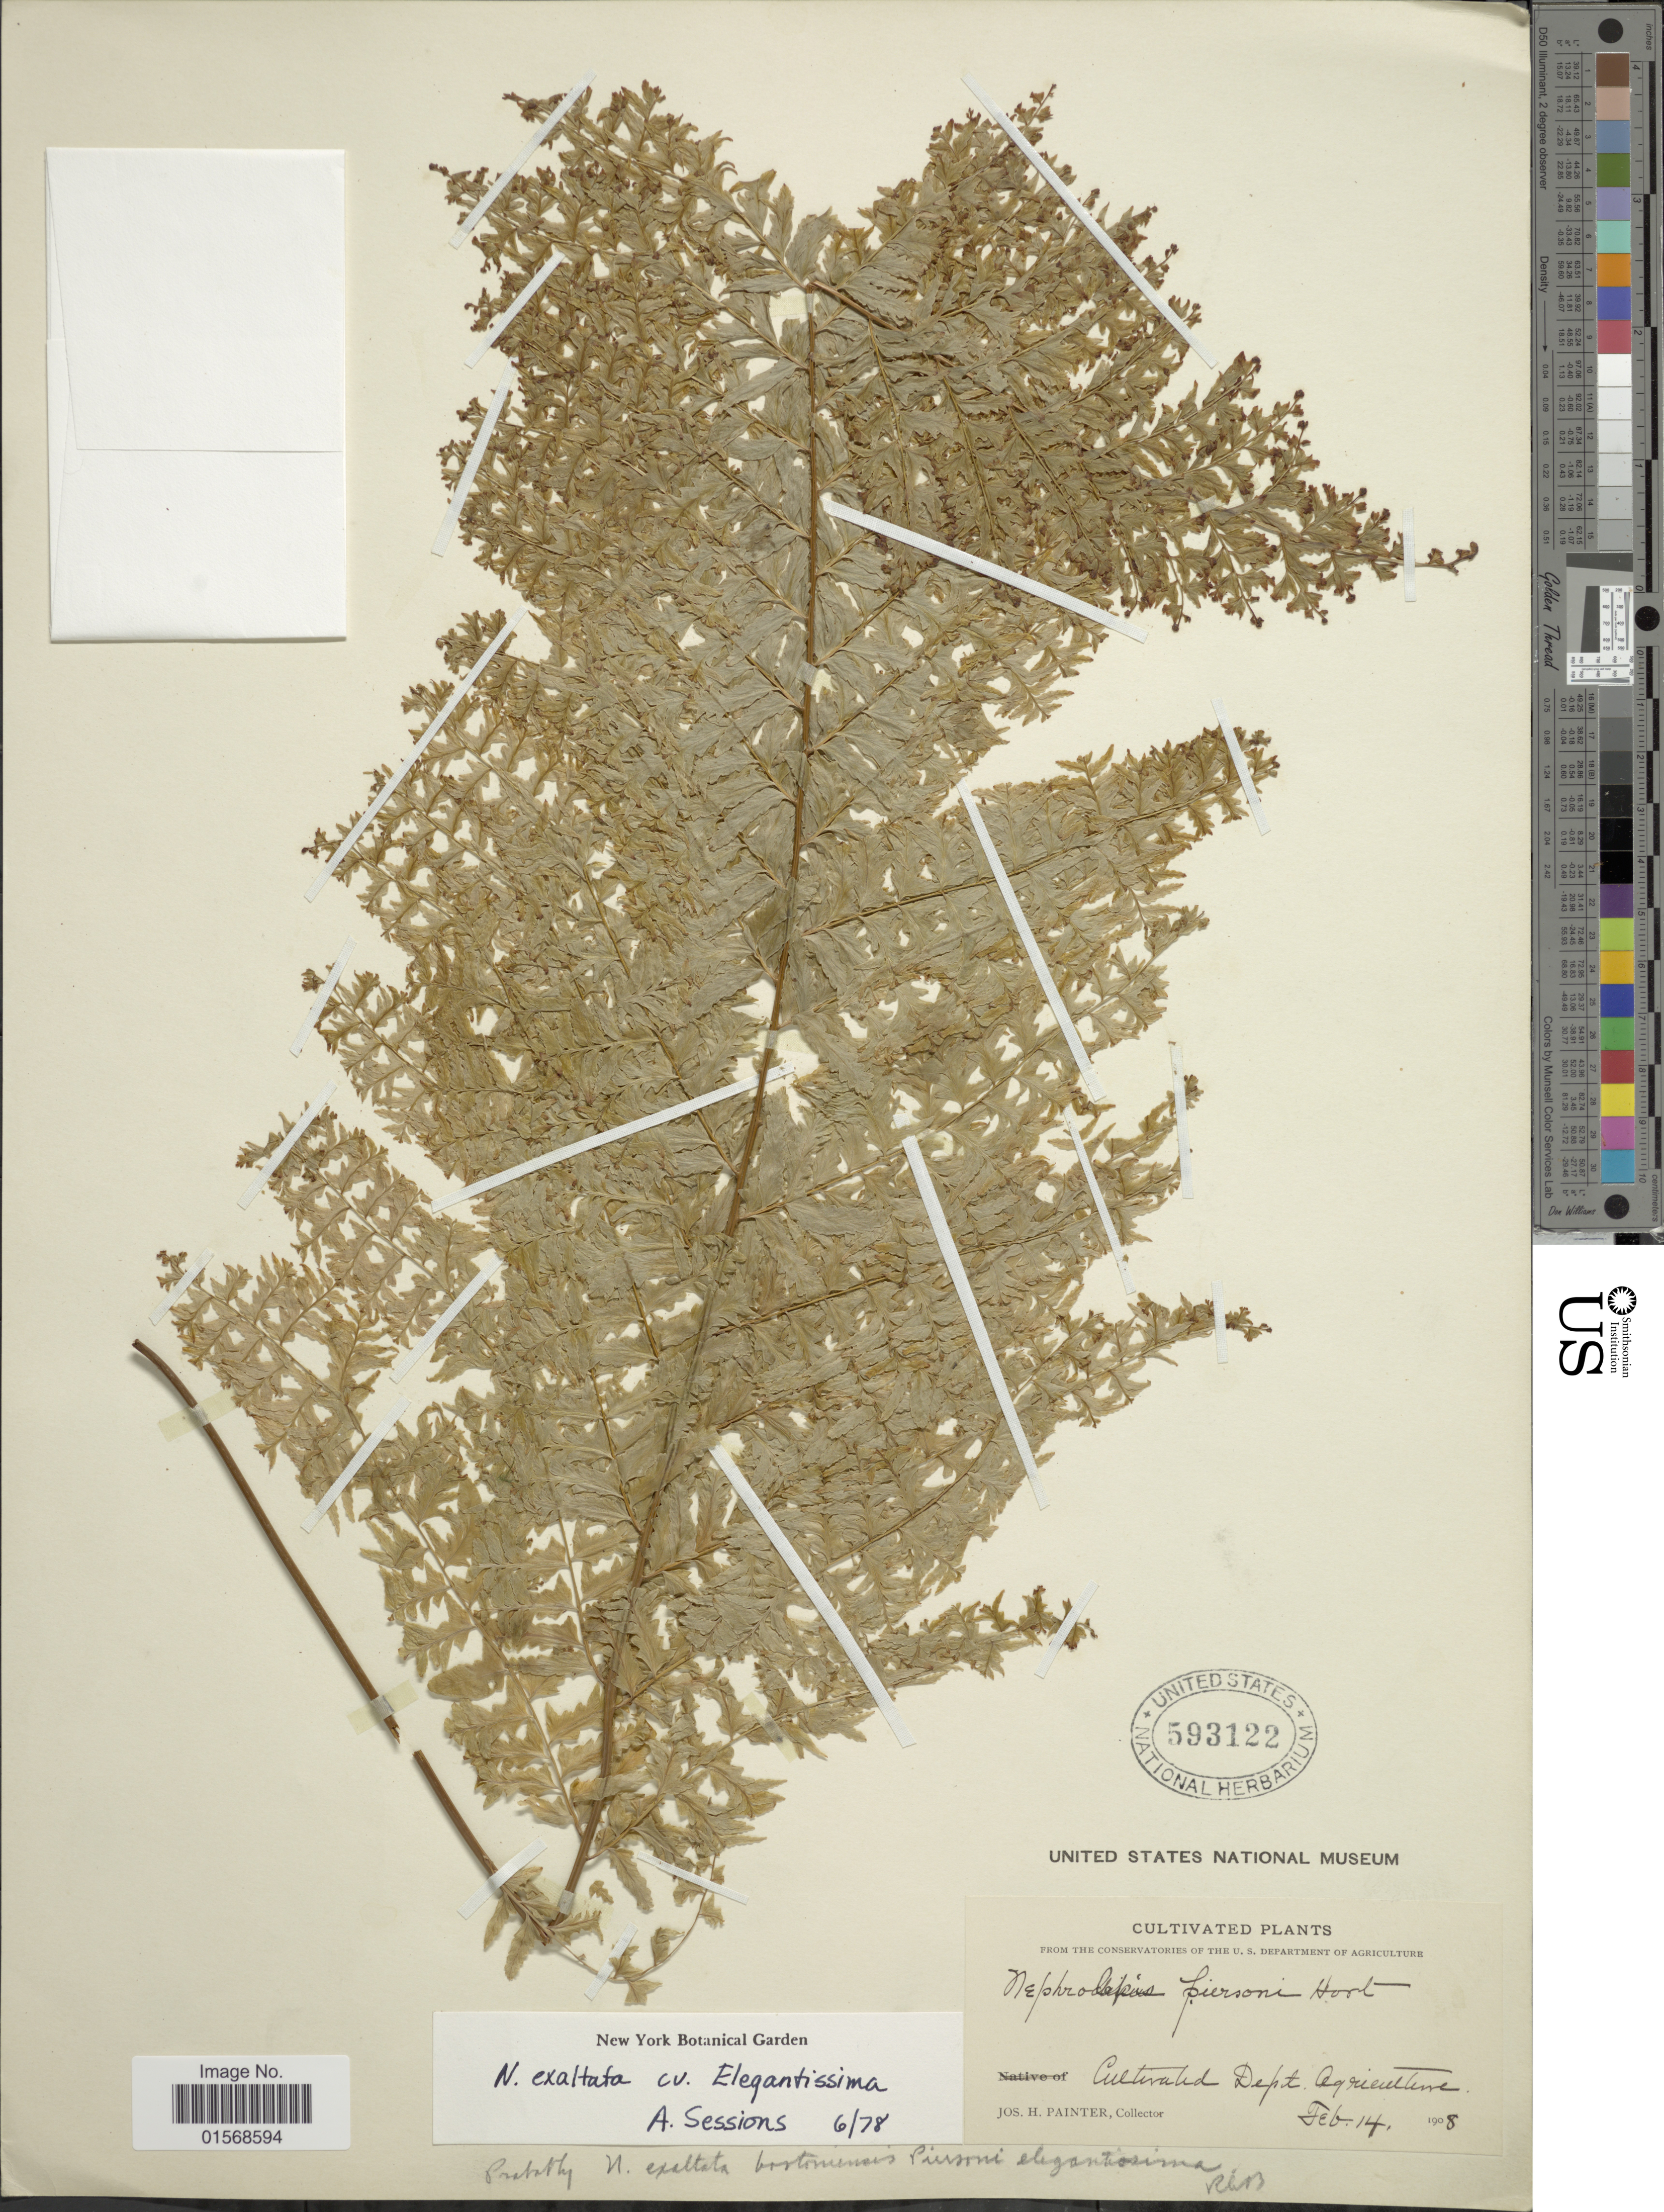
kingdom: Plantae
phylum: Tracheophyta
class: Polypodiopsida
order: Polypodiales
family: Nephrolepidaceae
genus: Nephrolepis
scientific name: Nephrolepis 'Elegantissima'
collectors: J. H. Painter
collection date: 1908-02-14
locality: Dept. Agriculture.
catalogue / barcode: US 593122